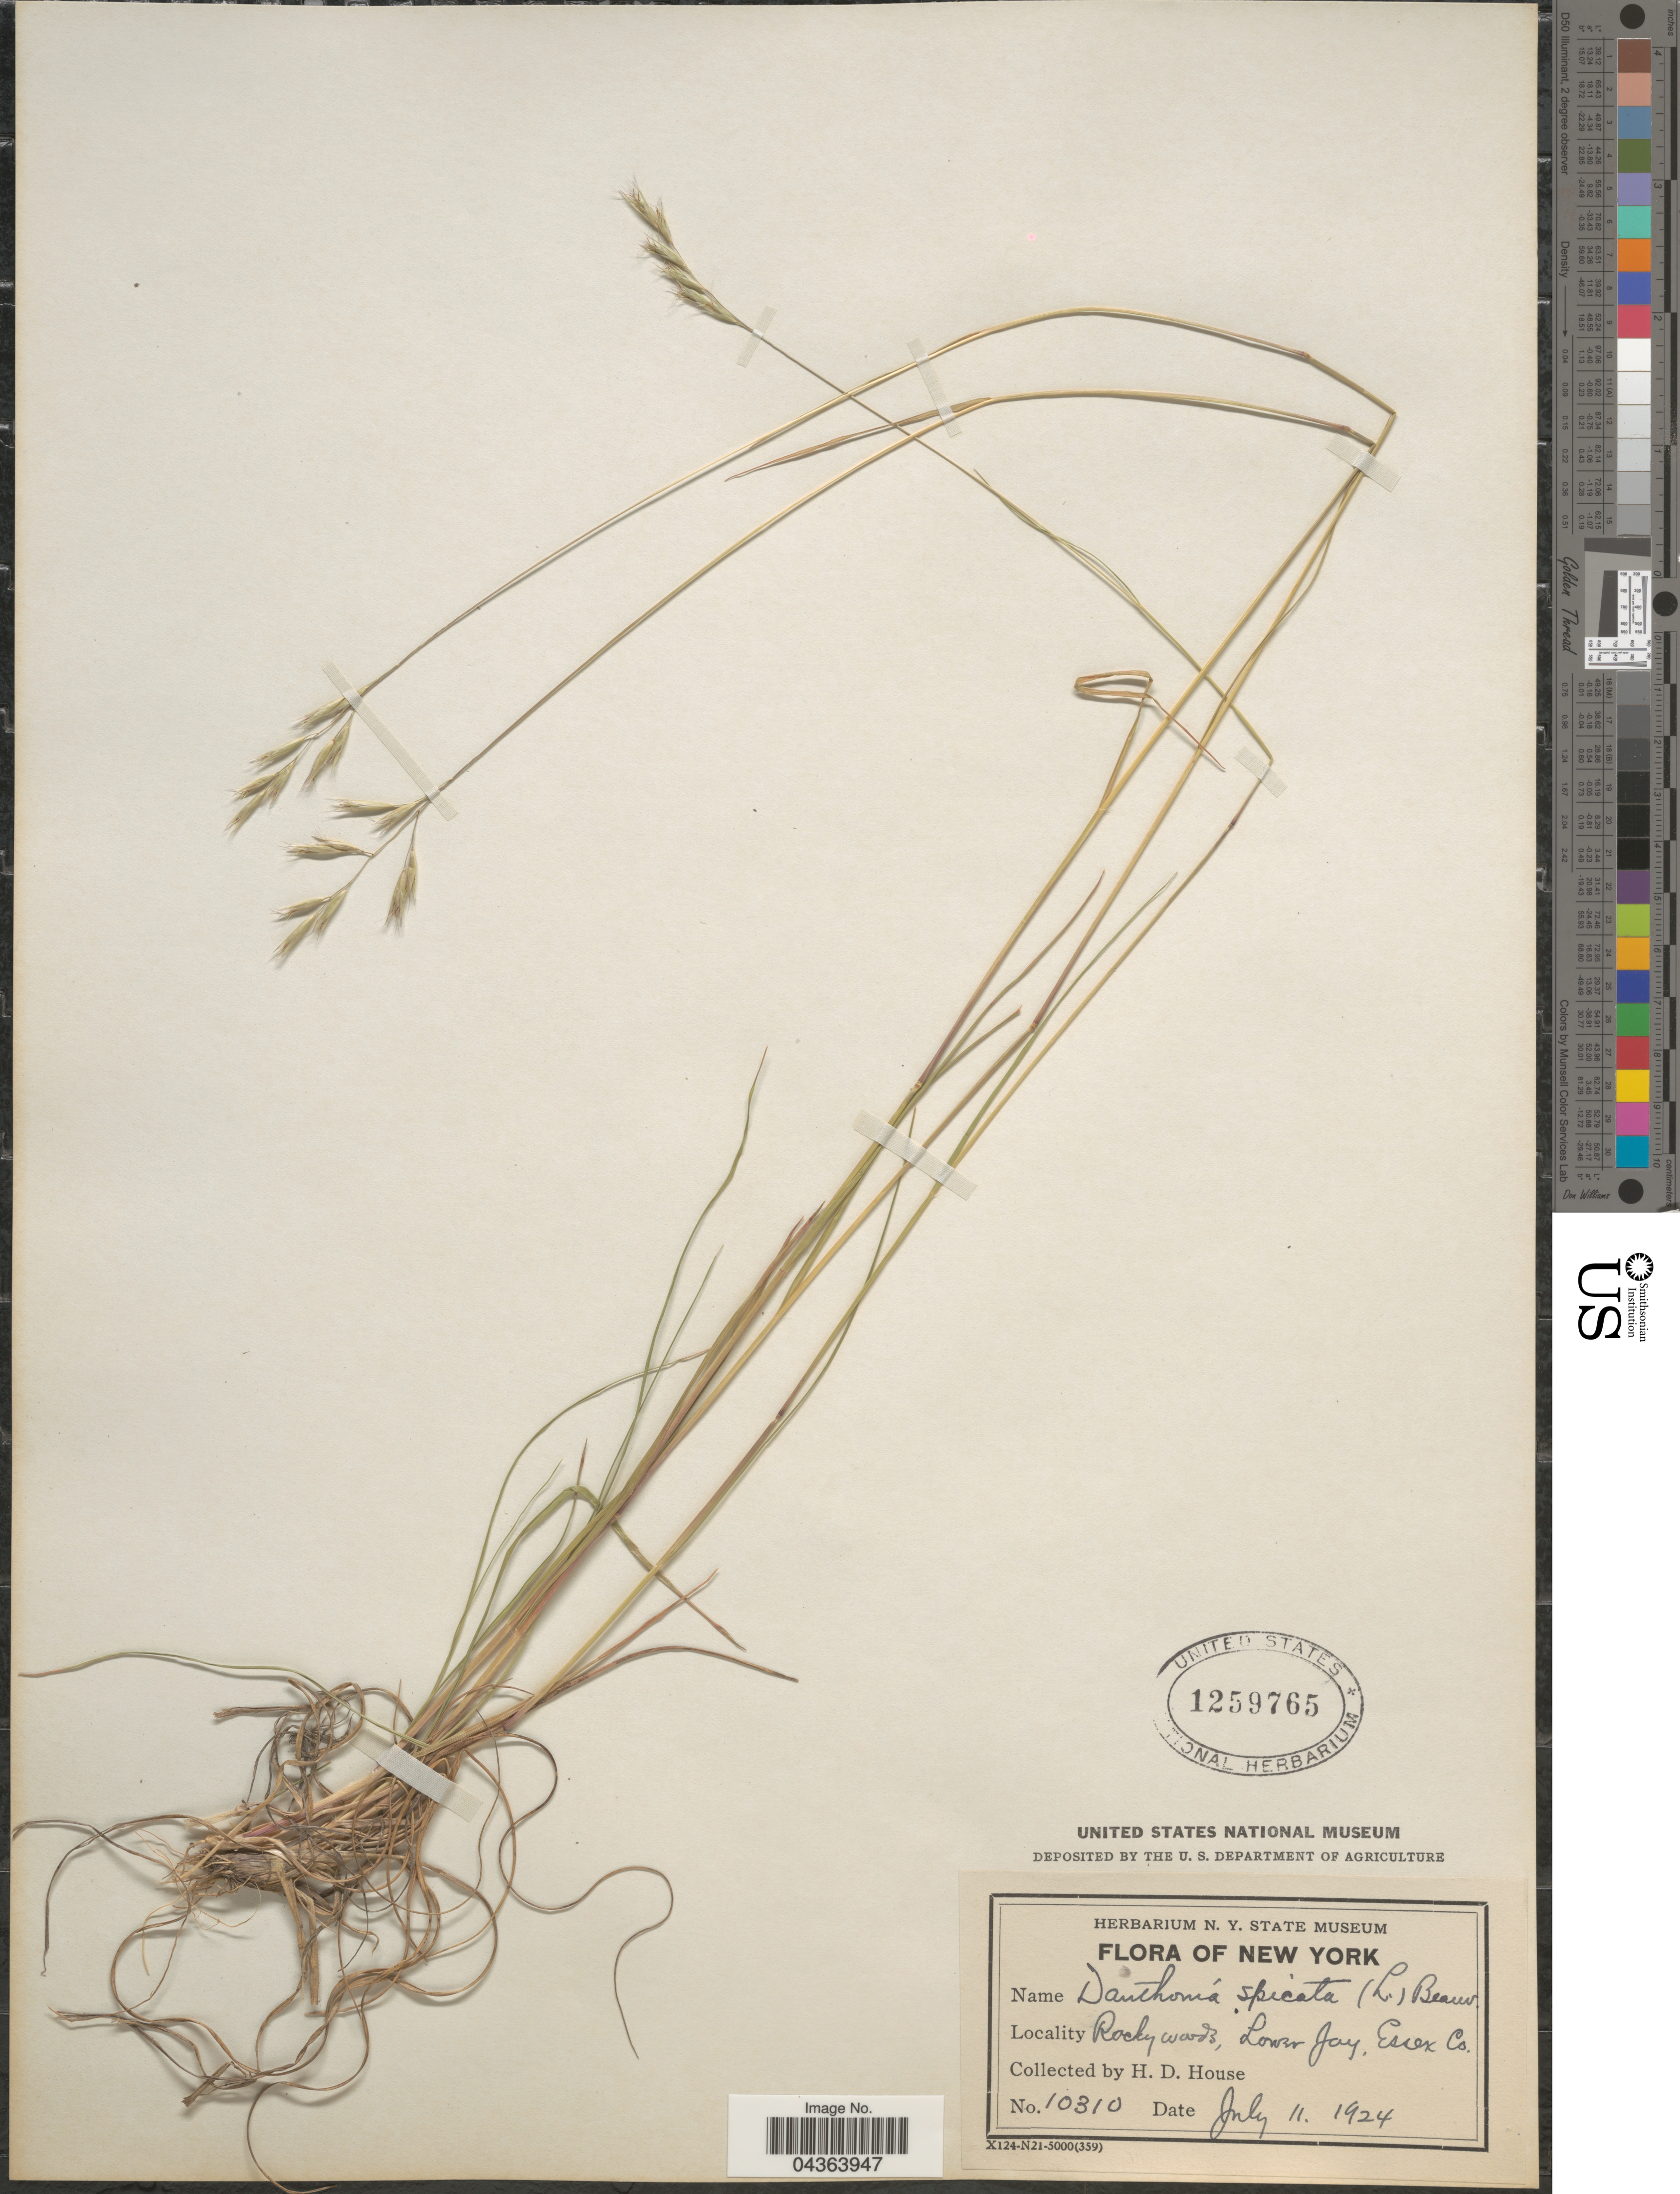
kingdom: Plantae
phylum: Tracheophyta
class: Liliopsida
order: Poales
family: Poaceae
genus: Danthonia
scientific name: Danthonia spicata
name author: (L.) P. Beauv. ex Roem. & Schult.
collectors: H. D. House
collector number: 10310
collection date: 1924-07-11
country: United States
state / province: New York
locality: Lower Jay, Essex Co.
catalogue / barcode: US 1259765